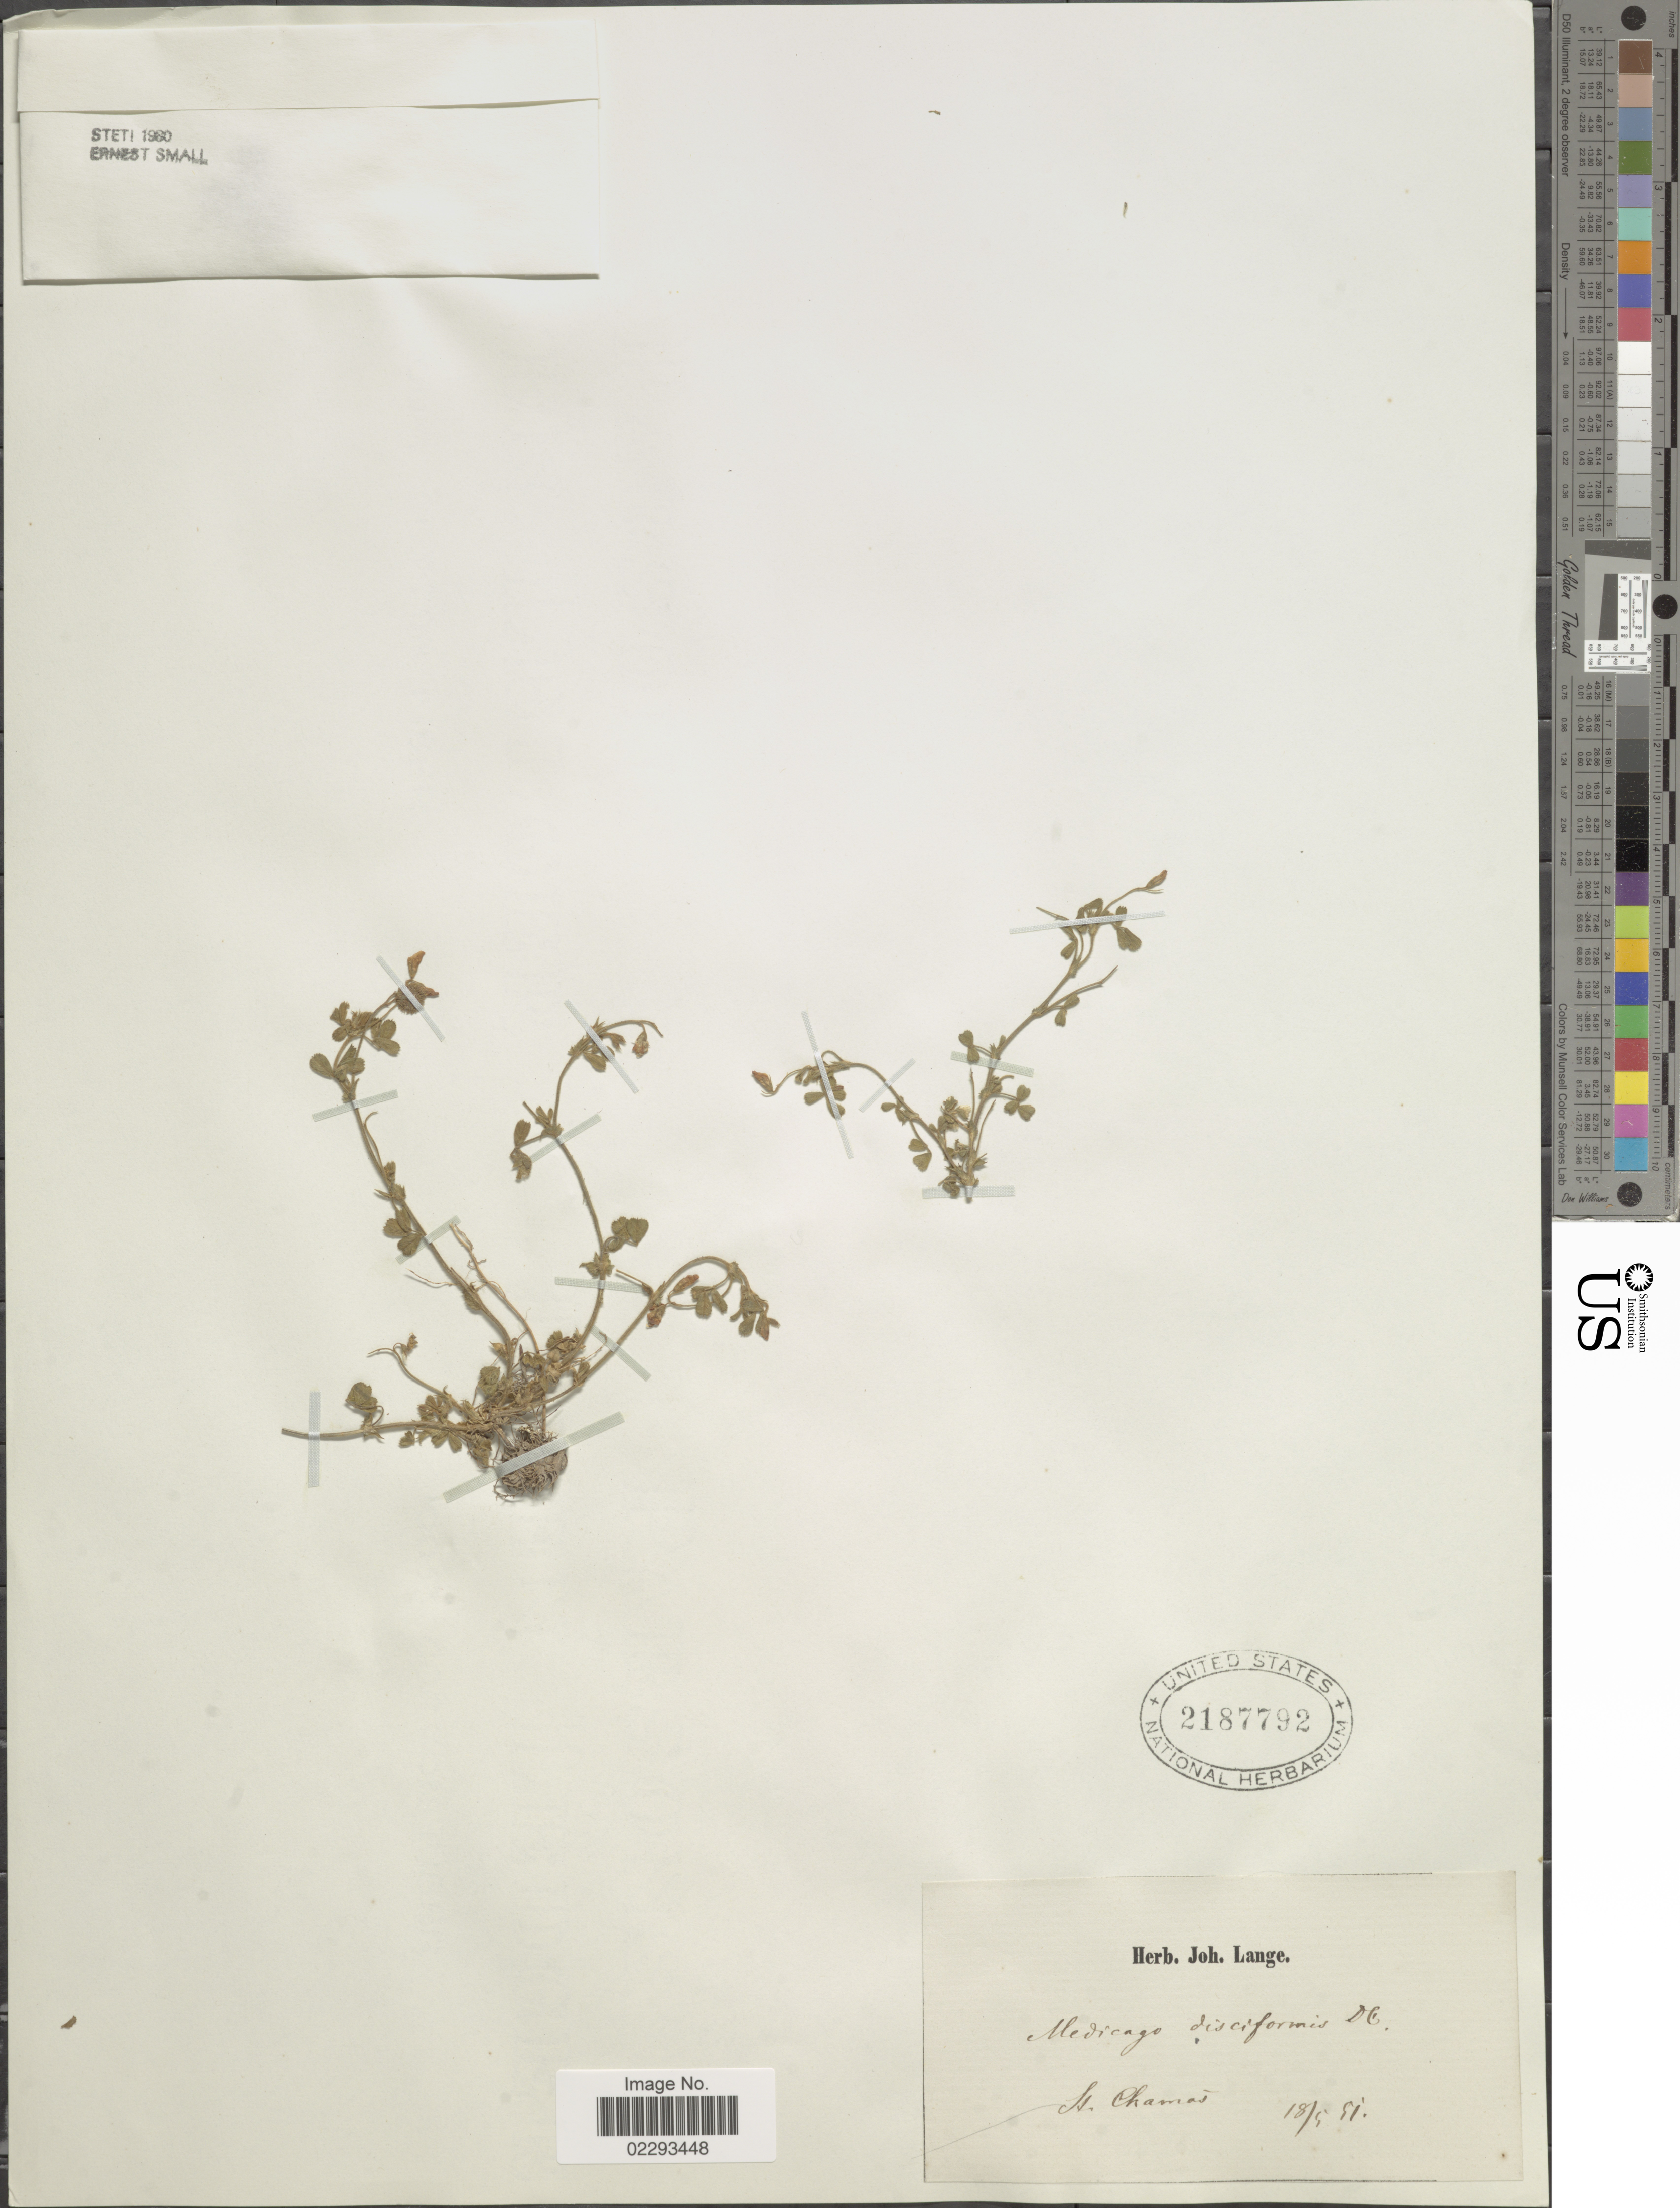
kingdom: Plantae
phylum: Tracheophyta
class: Magnoliopsida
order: Fabales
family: Fabaceae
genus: Medicago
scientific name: Medicago disciformis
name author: DC.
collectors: ex herb. Joh. Lange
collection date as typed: Transcribed d/m/y: 18/5/91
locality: Is. Chamas [interpreted]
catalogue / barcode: US 2187792